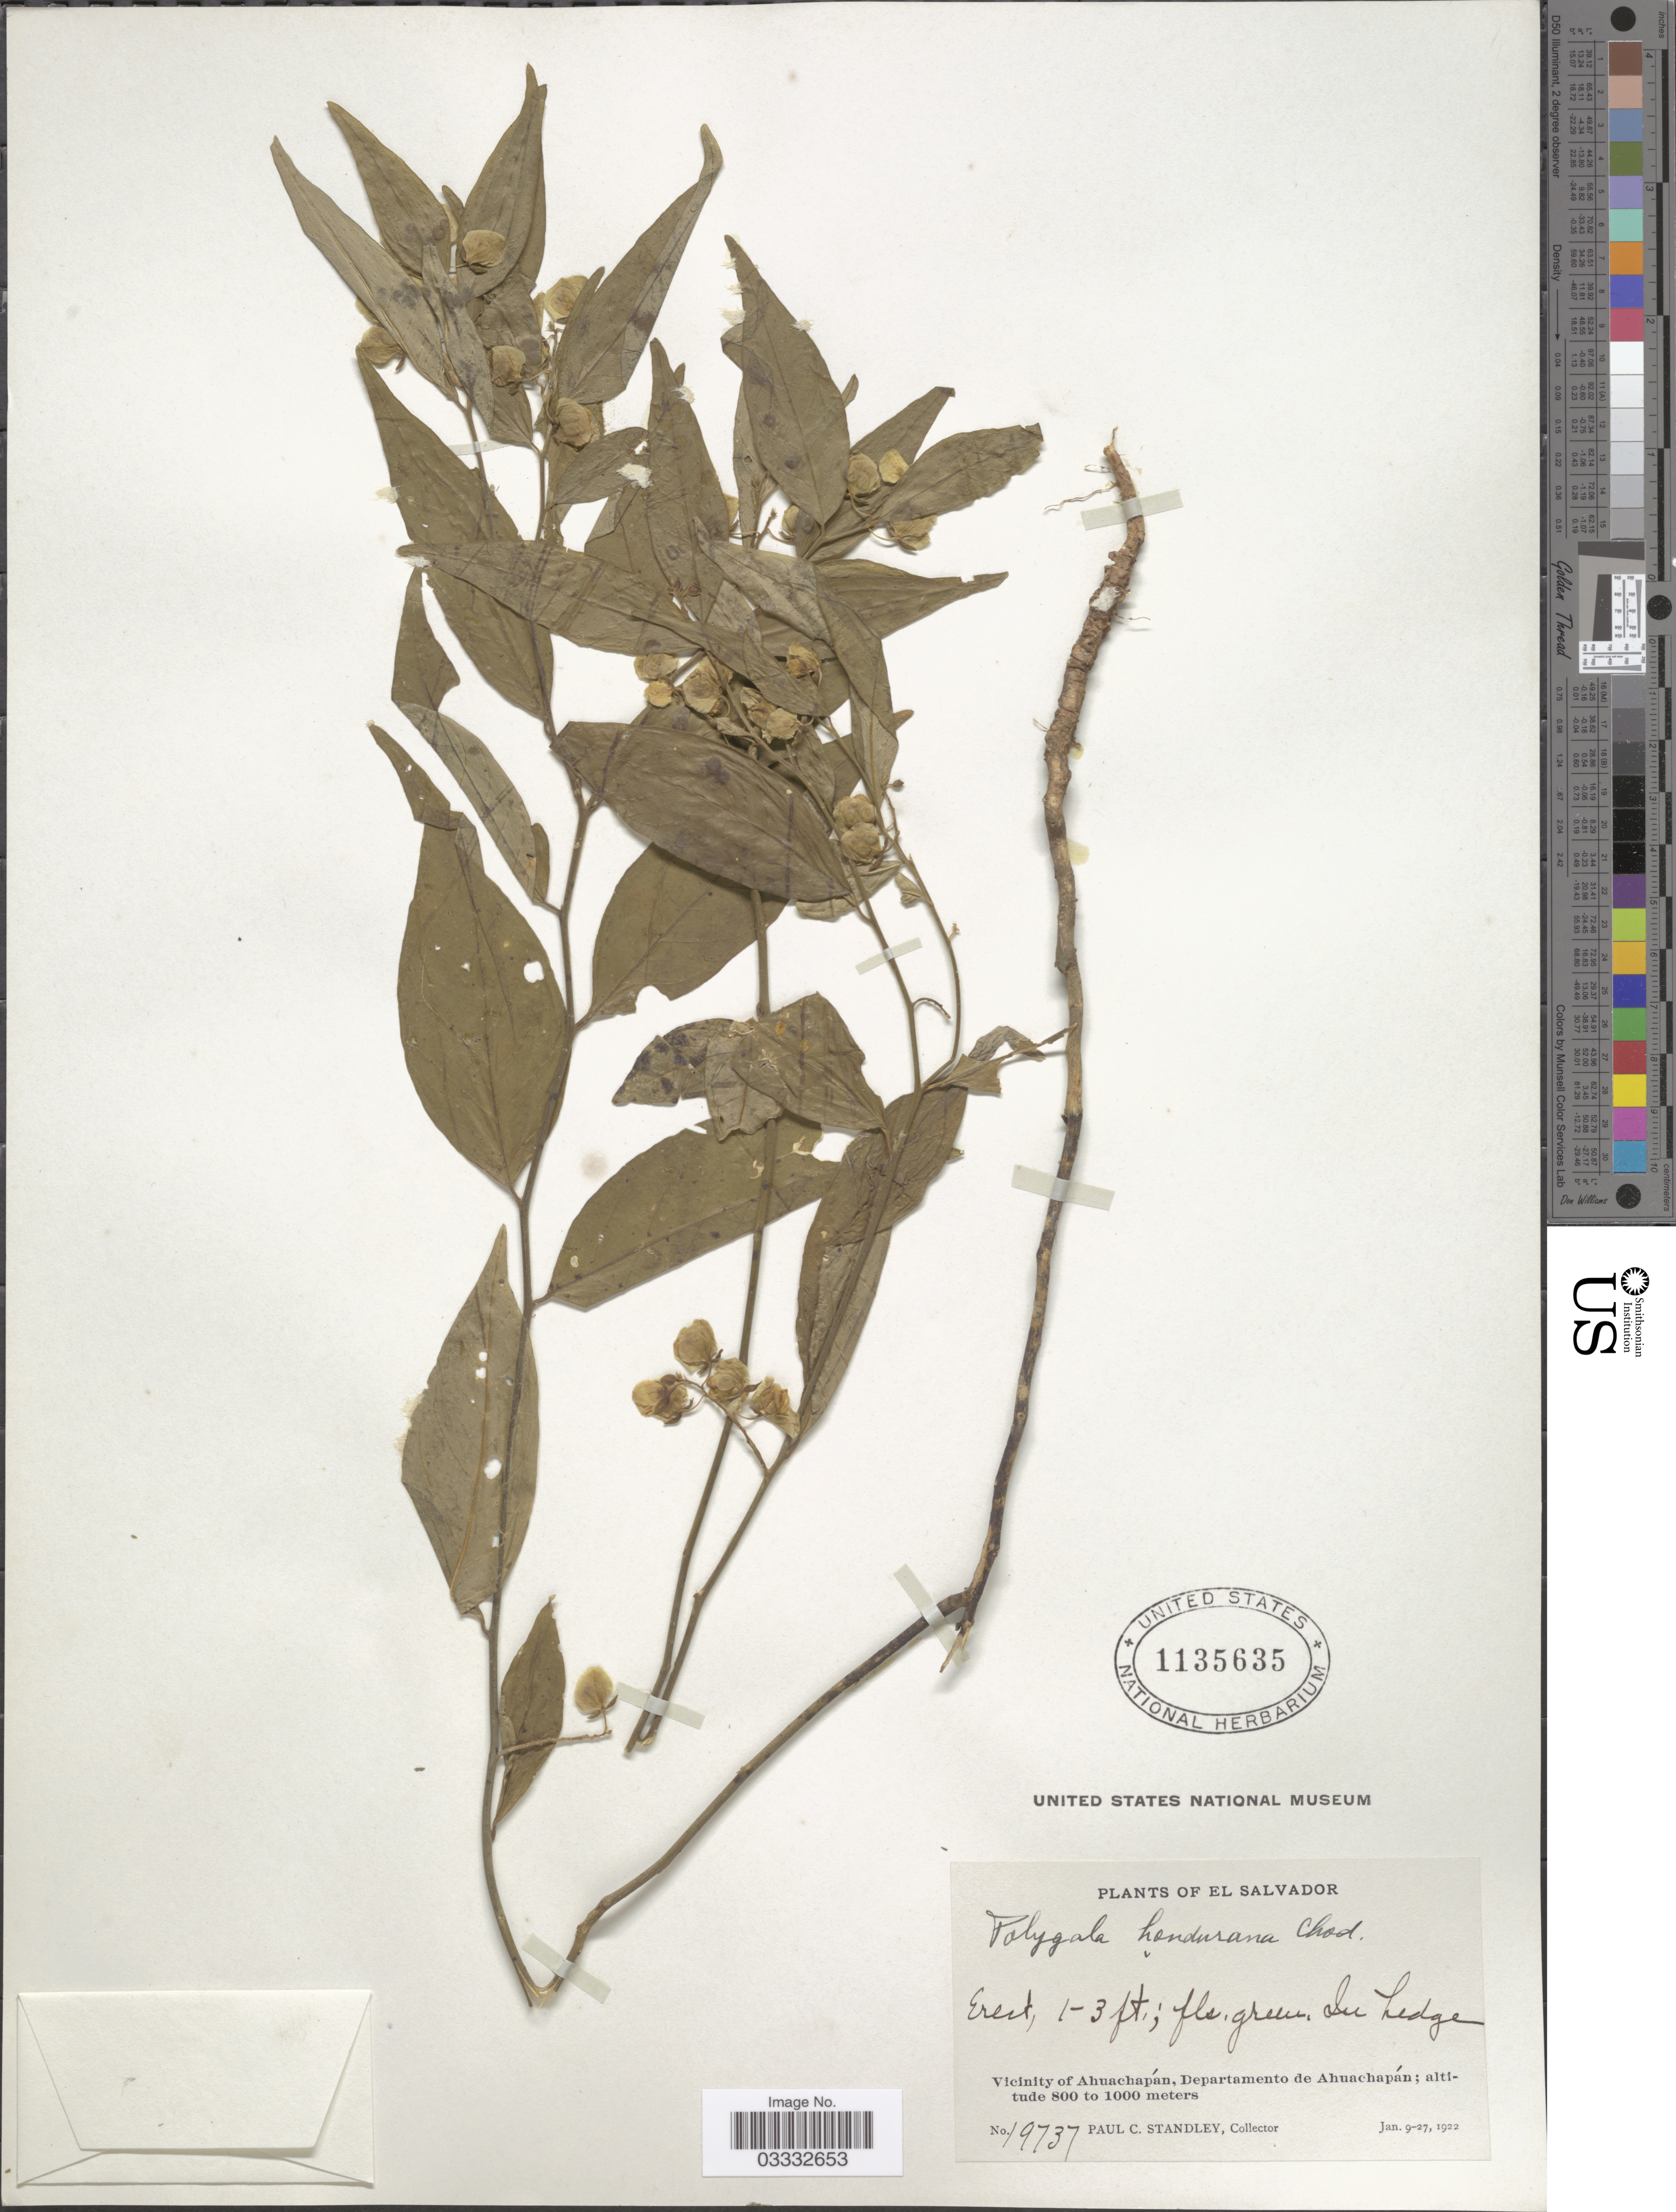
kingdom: Plantae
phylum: Tracheophyta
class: Magnoliopsida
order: Fabales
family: Polygalaceae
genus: Asemeia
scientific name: Asemeia hondurana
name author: (Chodat) J.F.B. Pastore & J.R. Abbott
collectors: P. C. Standley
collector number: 19737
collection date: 1922-01-09/1922-01-27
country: El Salvador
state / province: Ahuachapan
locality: Vicinity of Ahuachapán, Departamento de Ahuachapán.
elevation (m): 800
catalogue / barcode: US 1135635